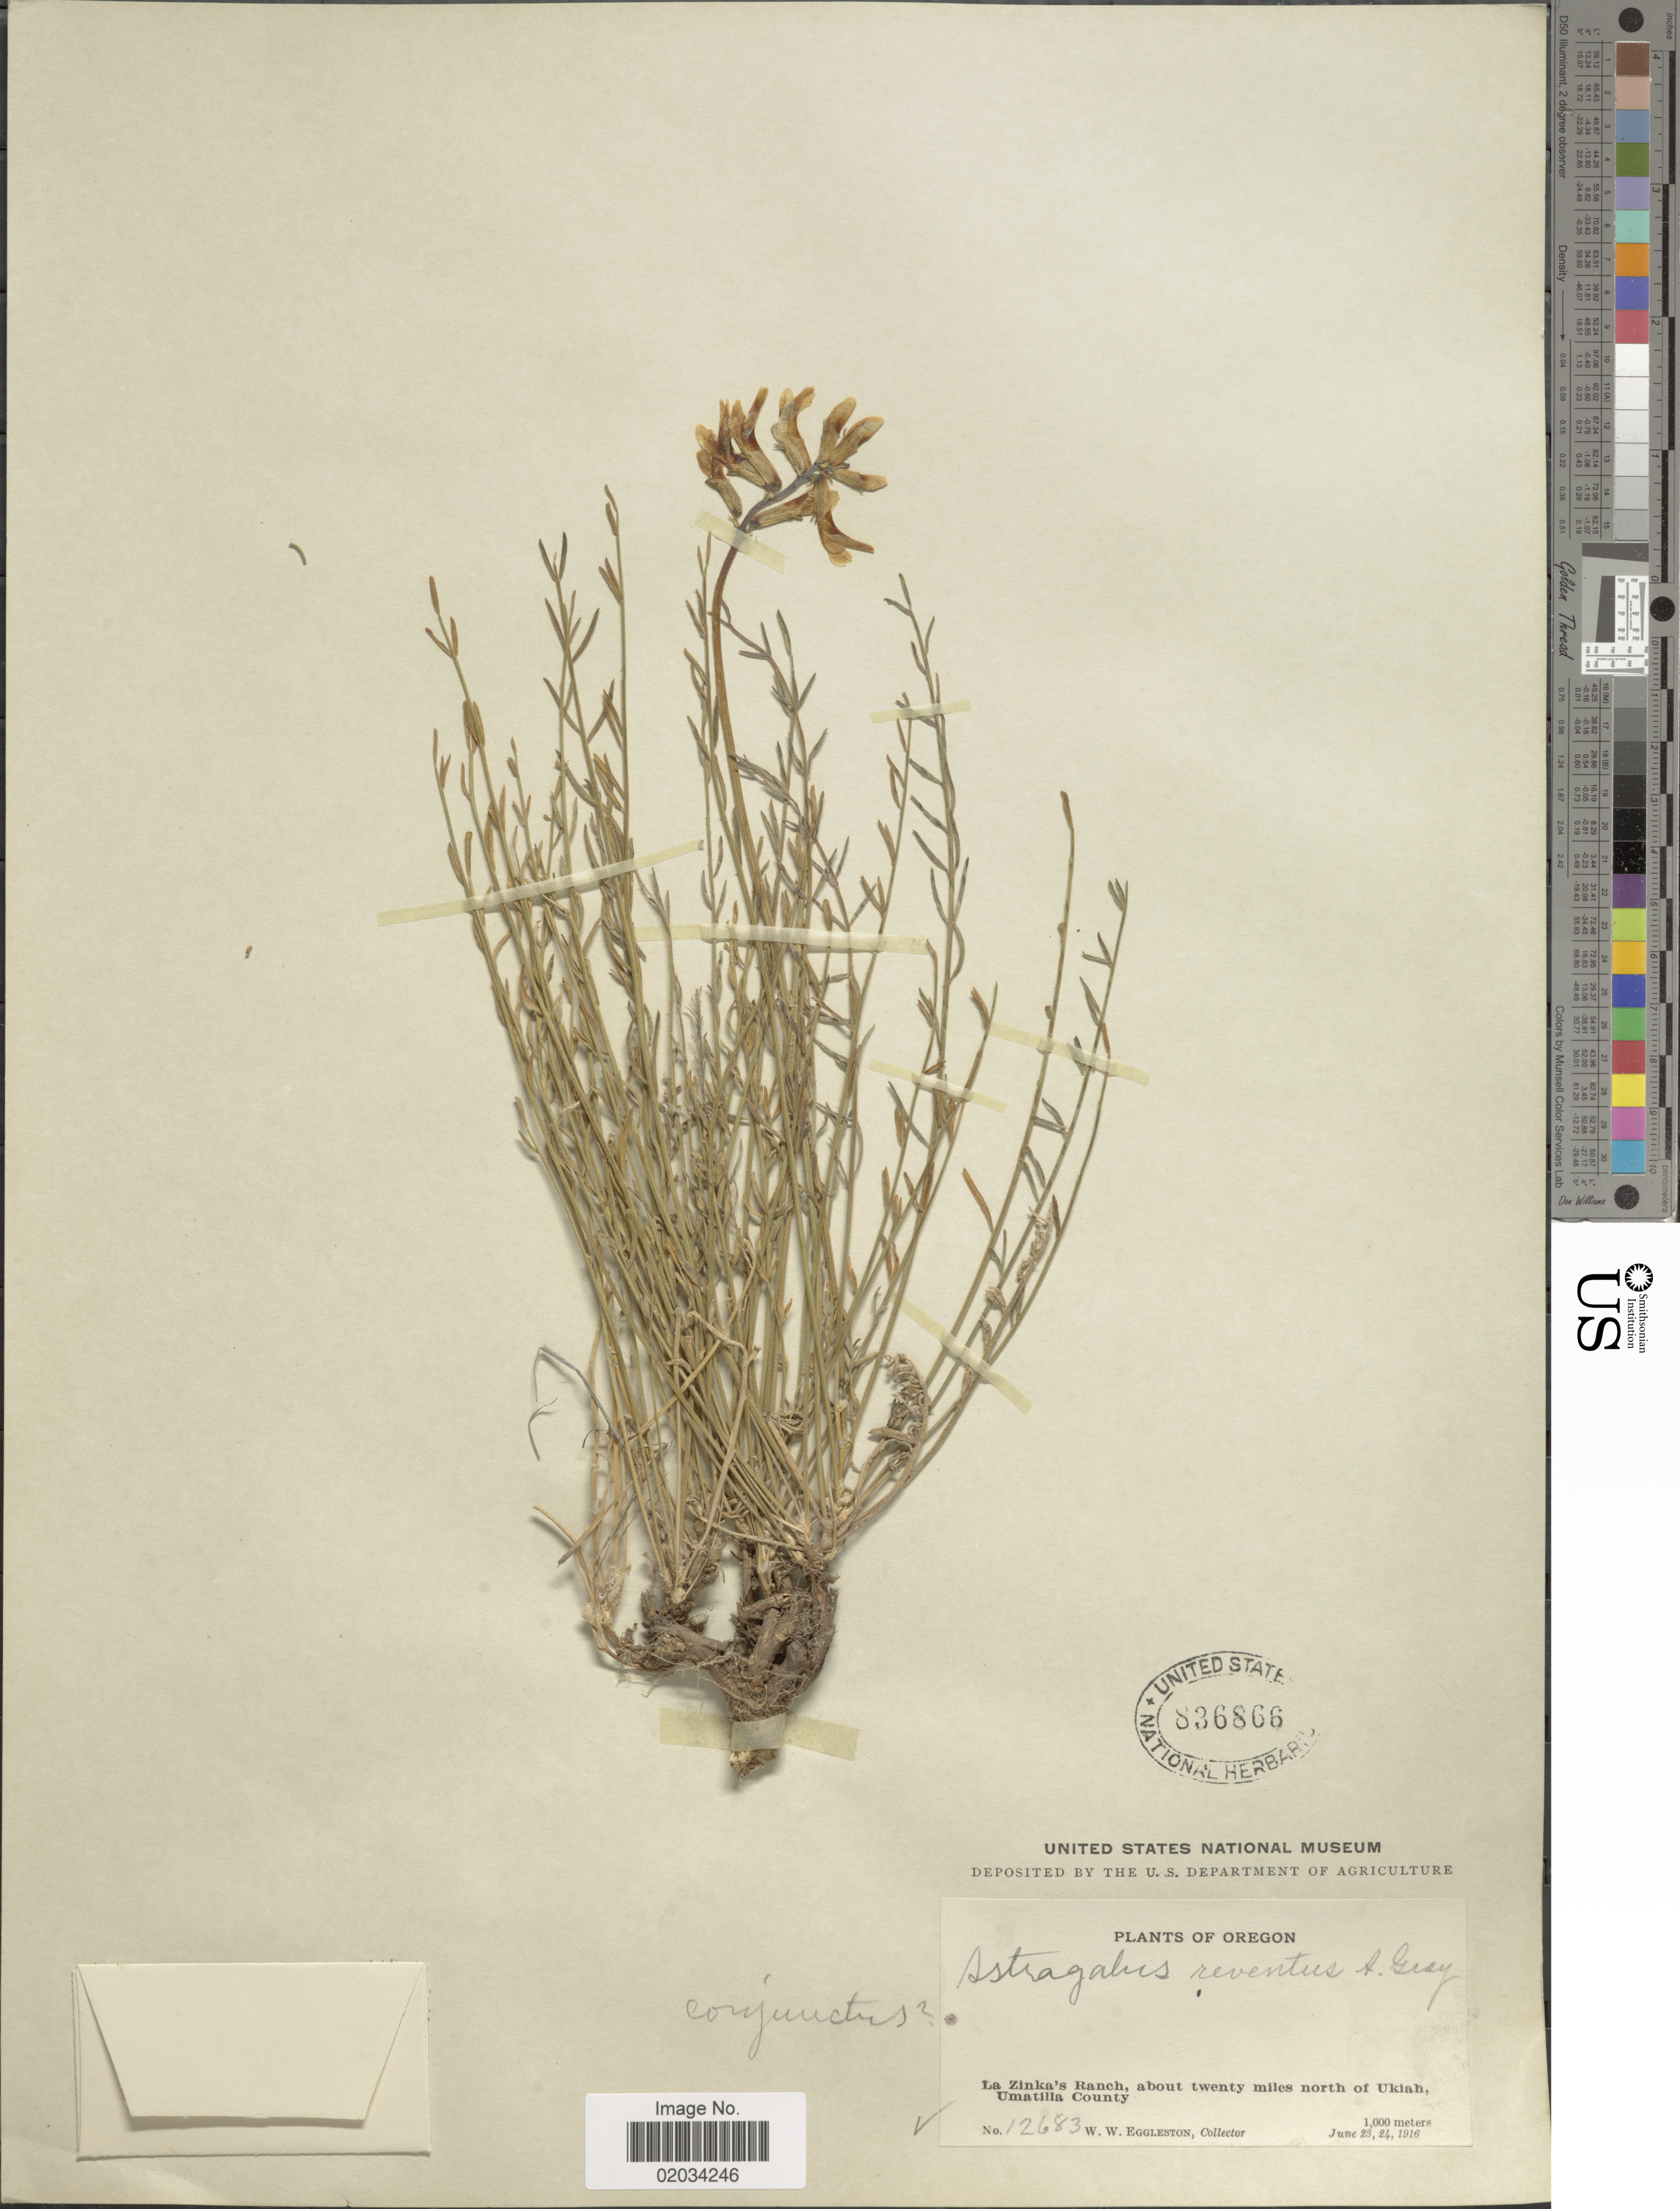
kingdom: Plantae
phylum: Tracheophyta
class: Magnoliopsida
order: Fabales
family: Fabaceae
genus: Astragalus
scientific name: Astragalus reventiformis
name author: (Rydb.) Barneby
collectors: W. W. Eggleston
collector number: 12683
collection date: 1916-06-23/1916-06-24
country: United States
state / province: Oregon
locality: La Zinka's Ranch, about twenty miles north of Ukiah, Umatilla County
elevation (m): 1000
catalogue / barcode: US 836866